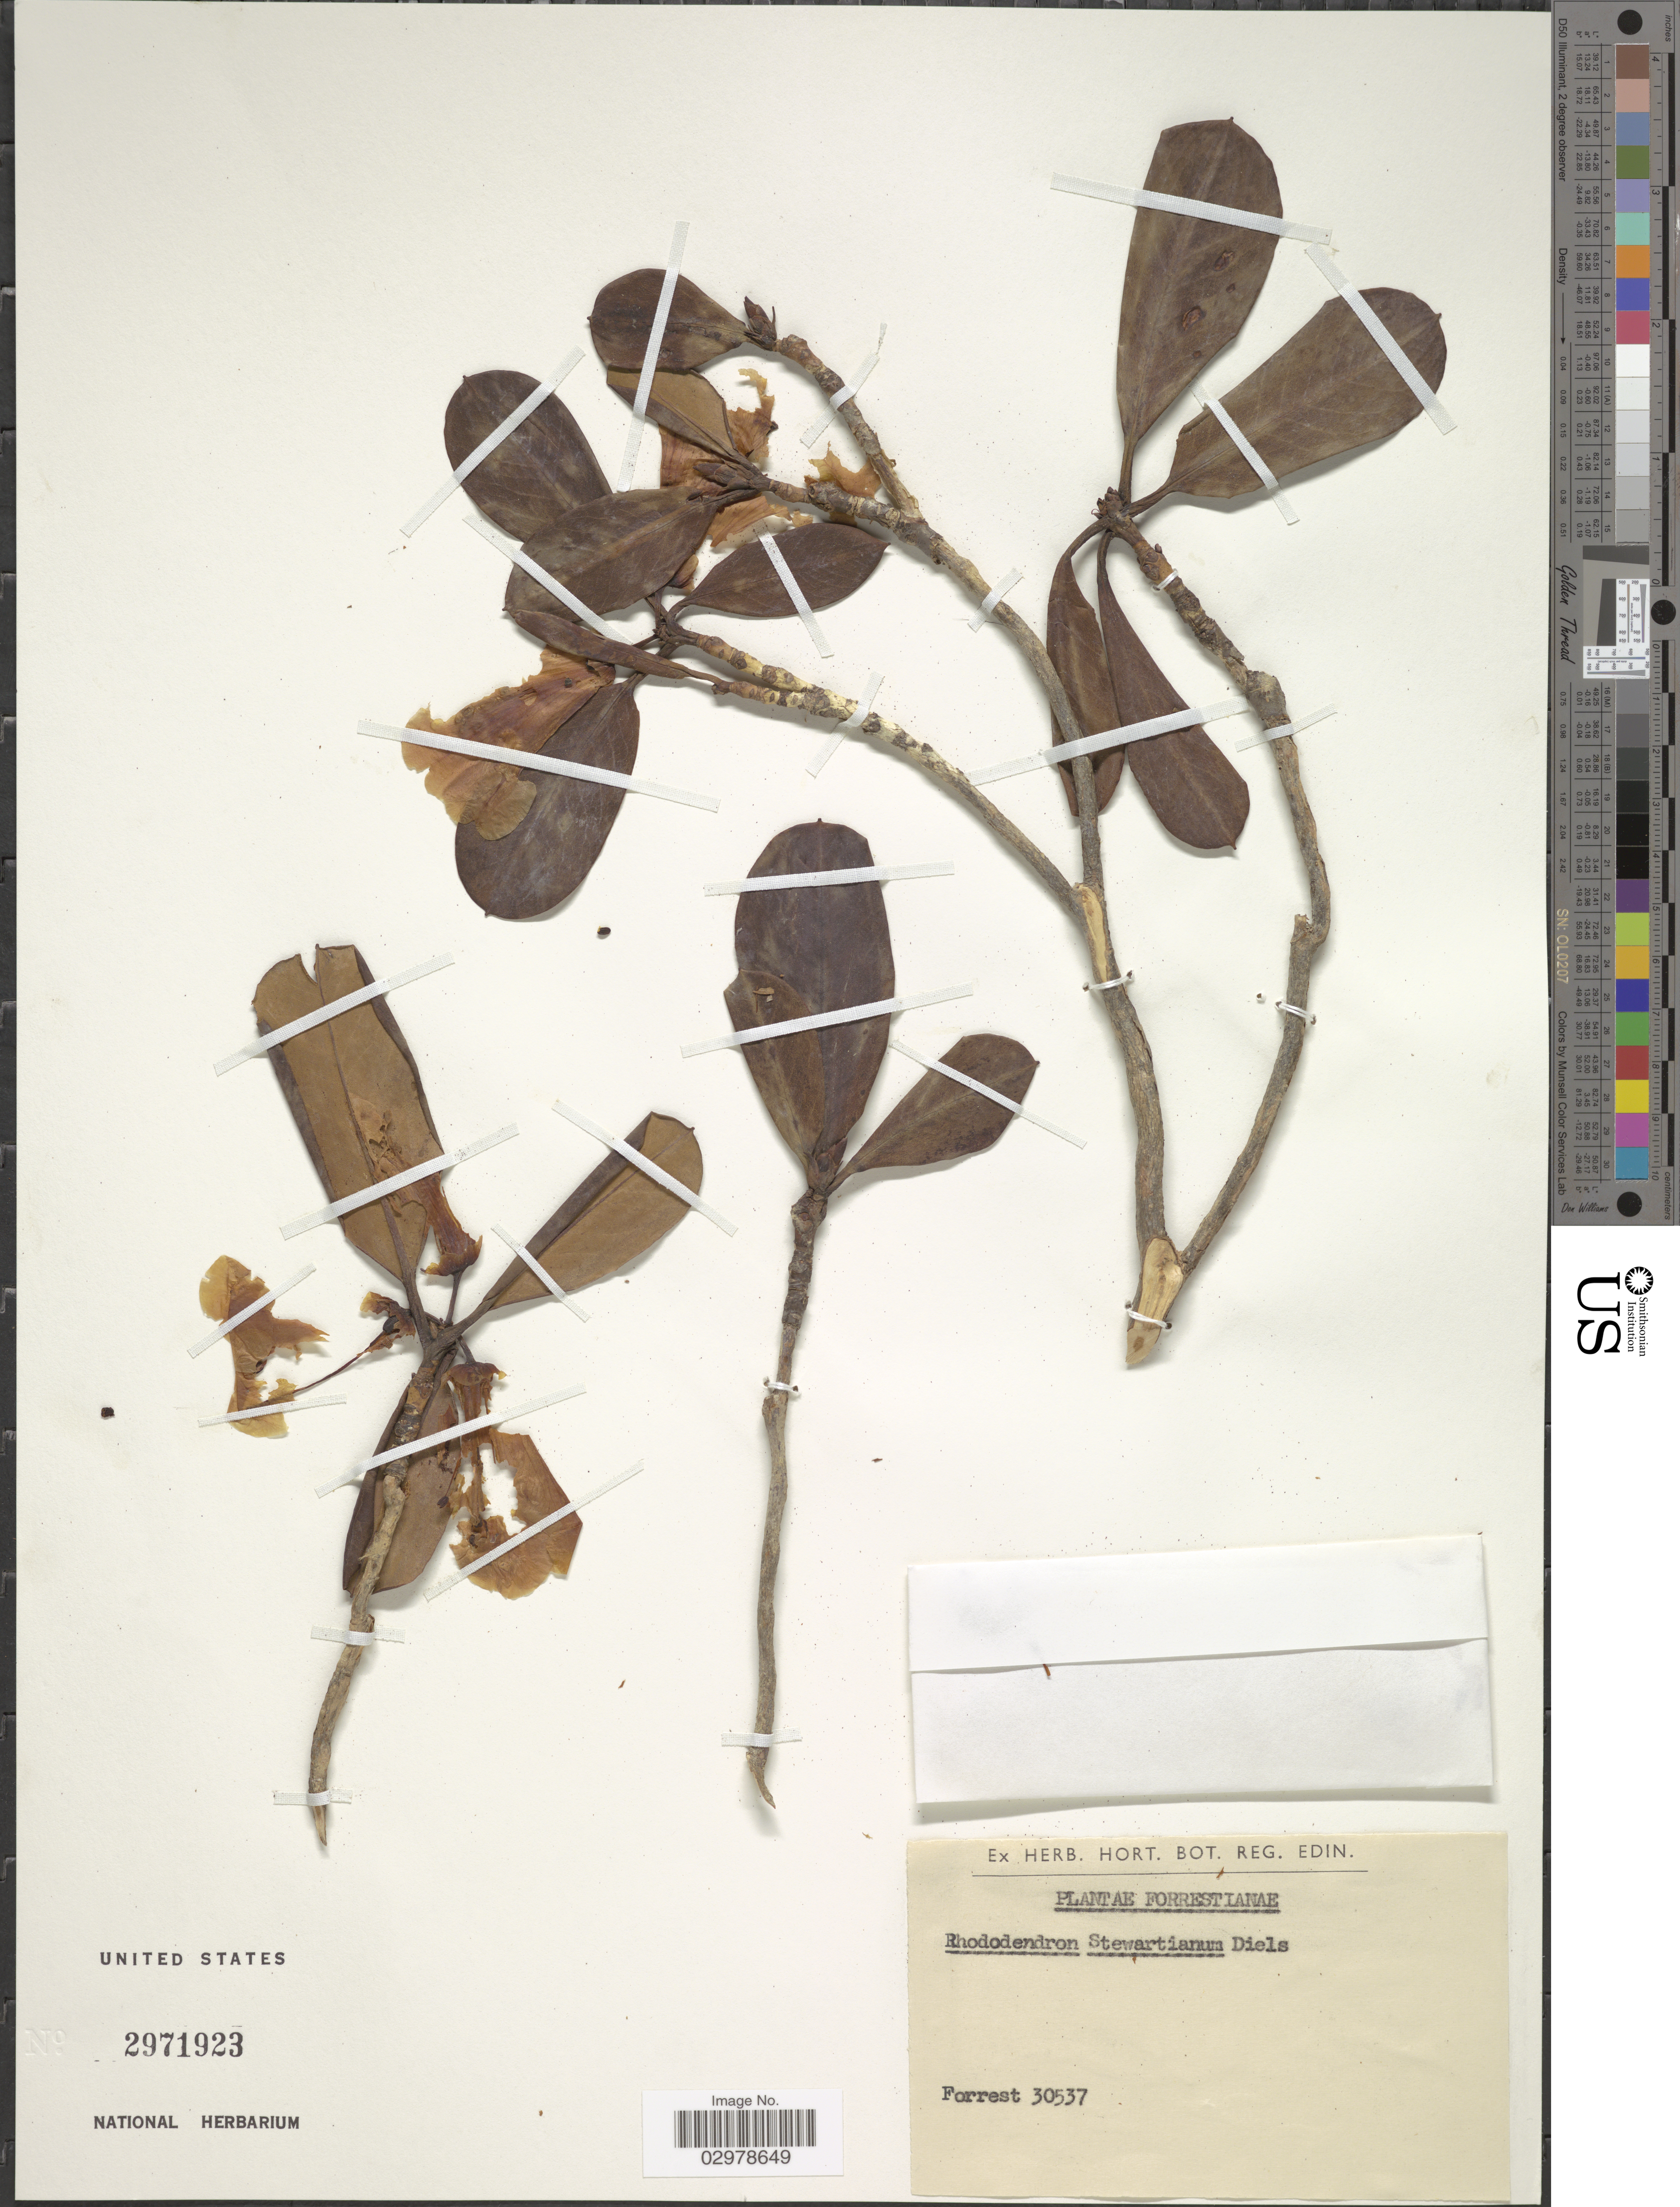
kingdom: Plantae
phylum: Tracheophyta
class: Magnoliopsida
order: Ericales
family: Ericaceae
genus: Rhododendron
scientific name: Rhododendron stewartianum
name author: Diels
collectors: -. Forrest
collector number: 30537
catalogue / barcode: US 2971923